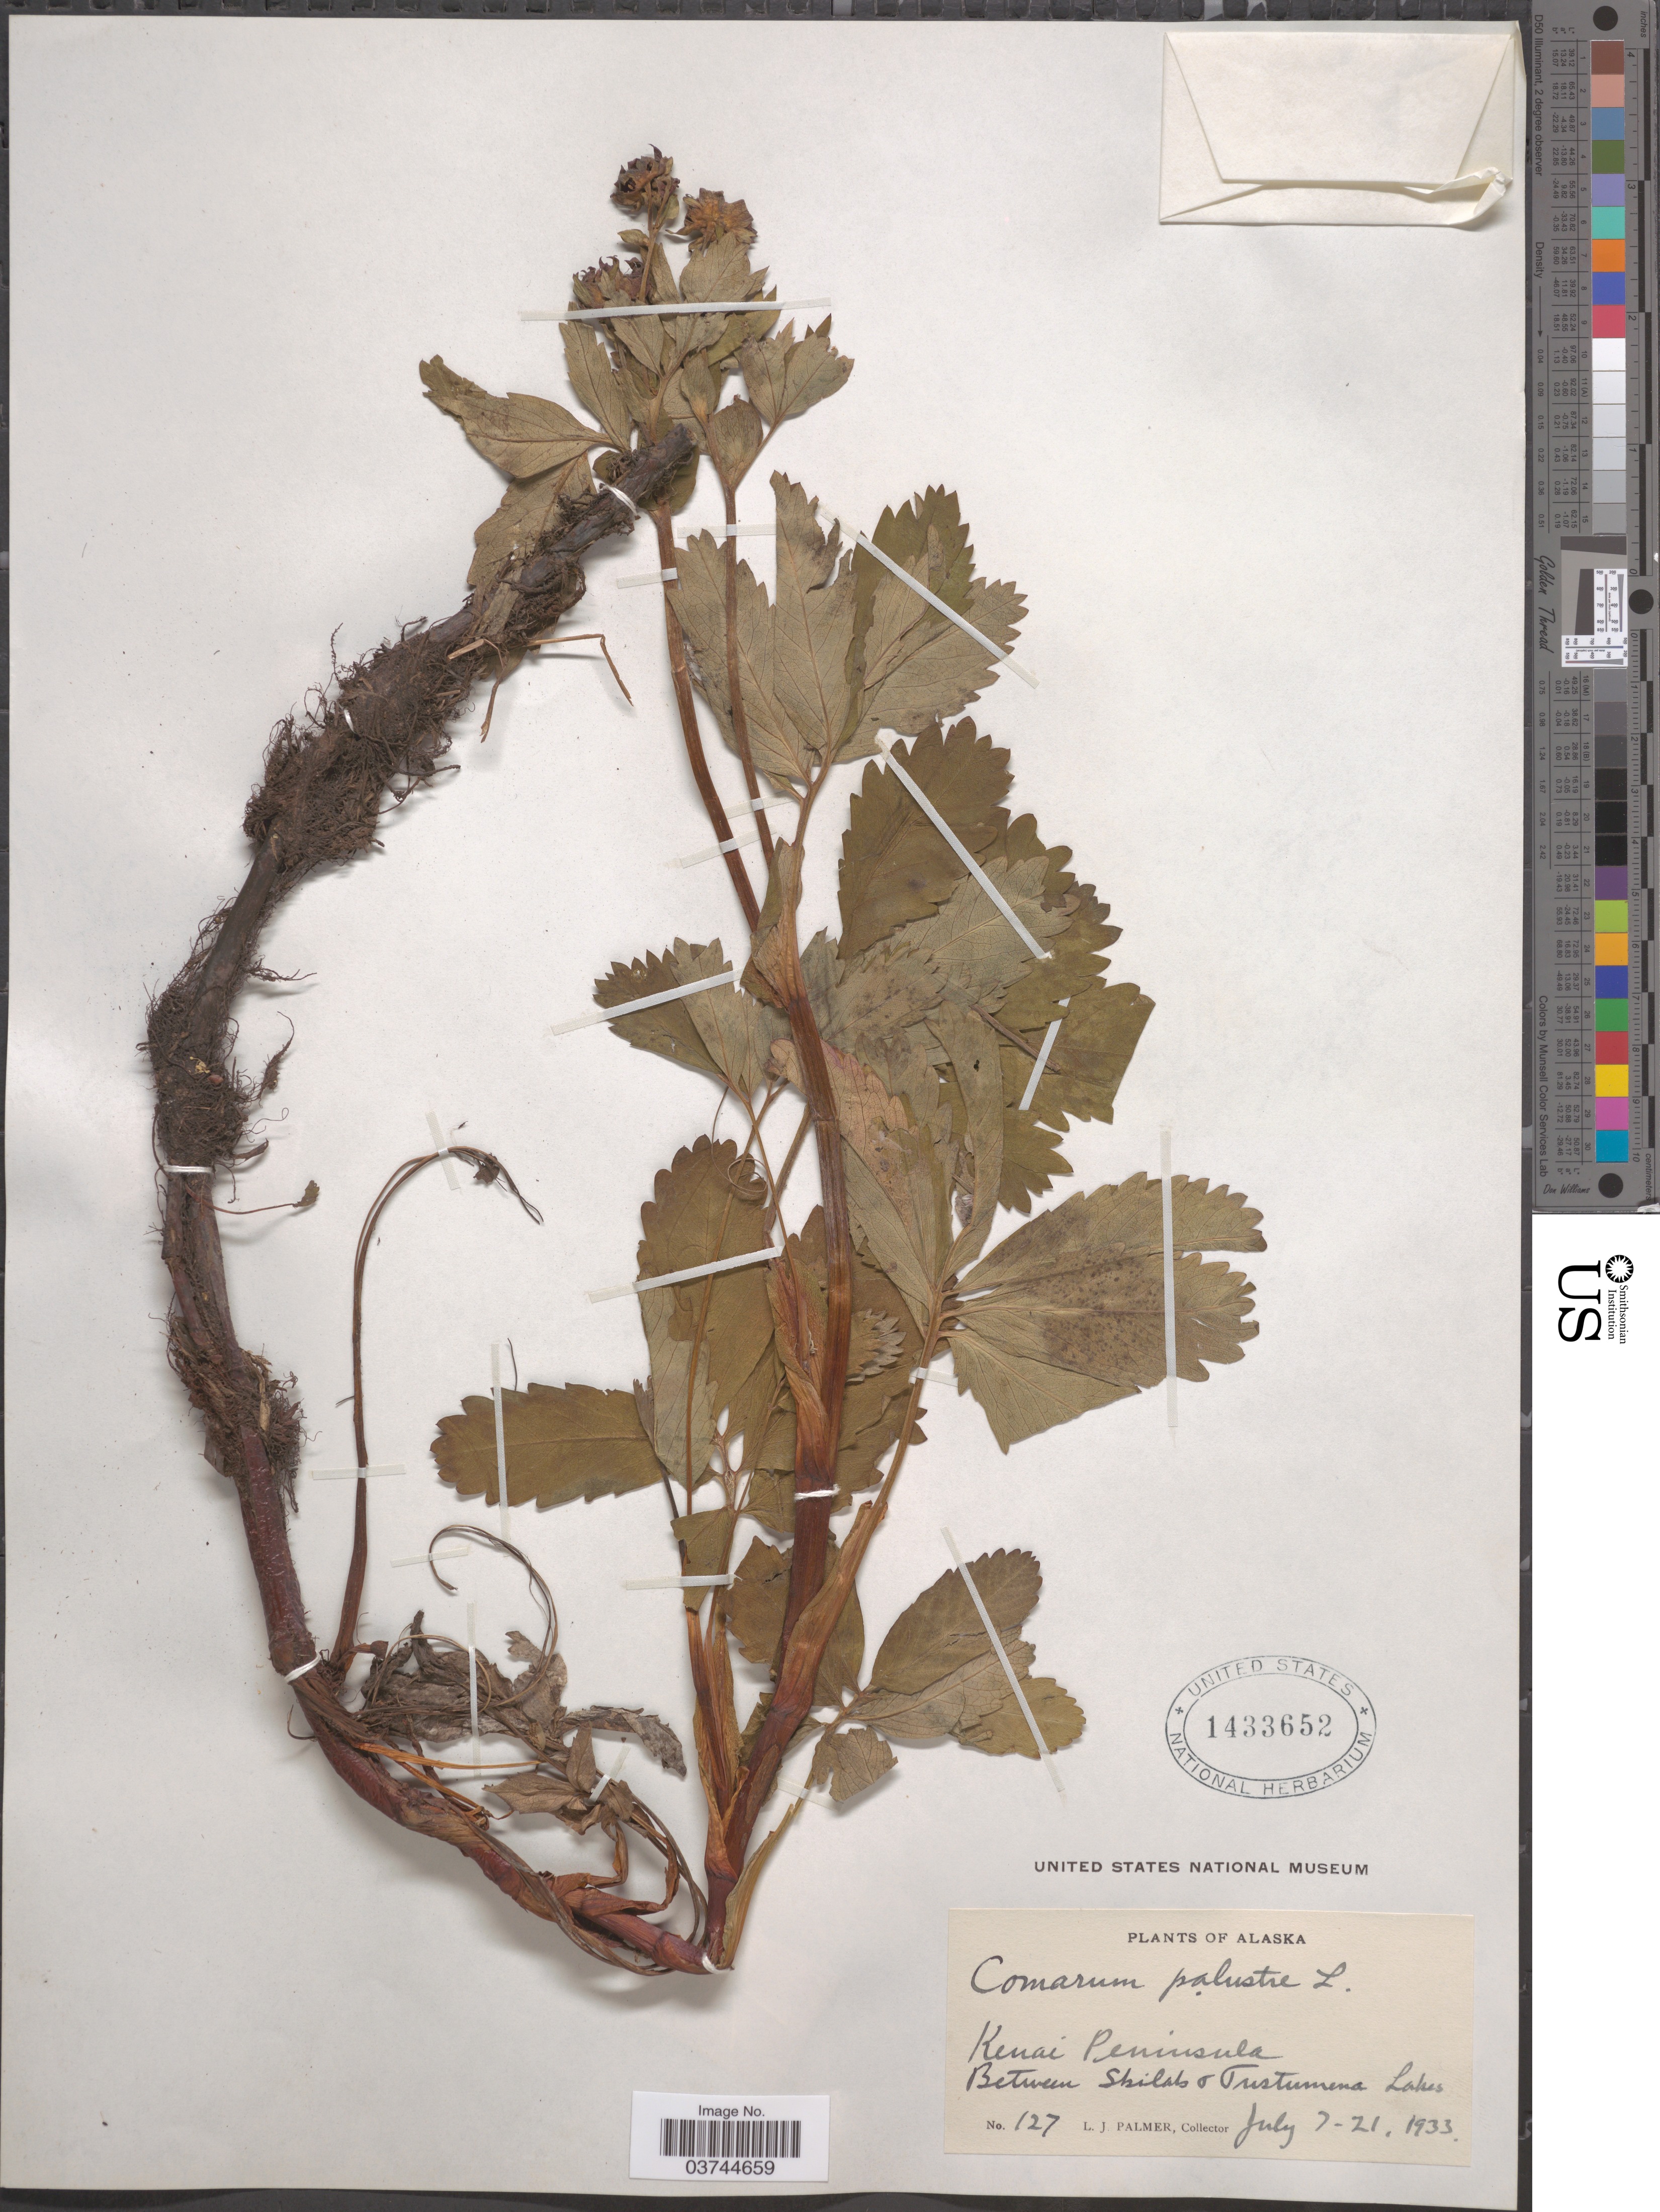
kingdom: Plantae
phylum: Tracheophyta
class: Magnoliopsida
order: Rosales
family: Rosaceae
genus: Comarum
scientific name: Comarum palustre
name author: L.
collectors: L. J. Palmer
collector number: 127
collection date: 1933-07-07/1933-07-21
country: United States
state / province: Alaska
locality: Kenai Peninsula. Between Shilab & Tustumena Lakes.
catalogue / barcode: US 1433652